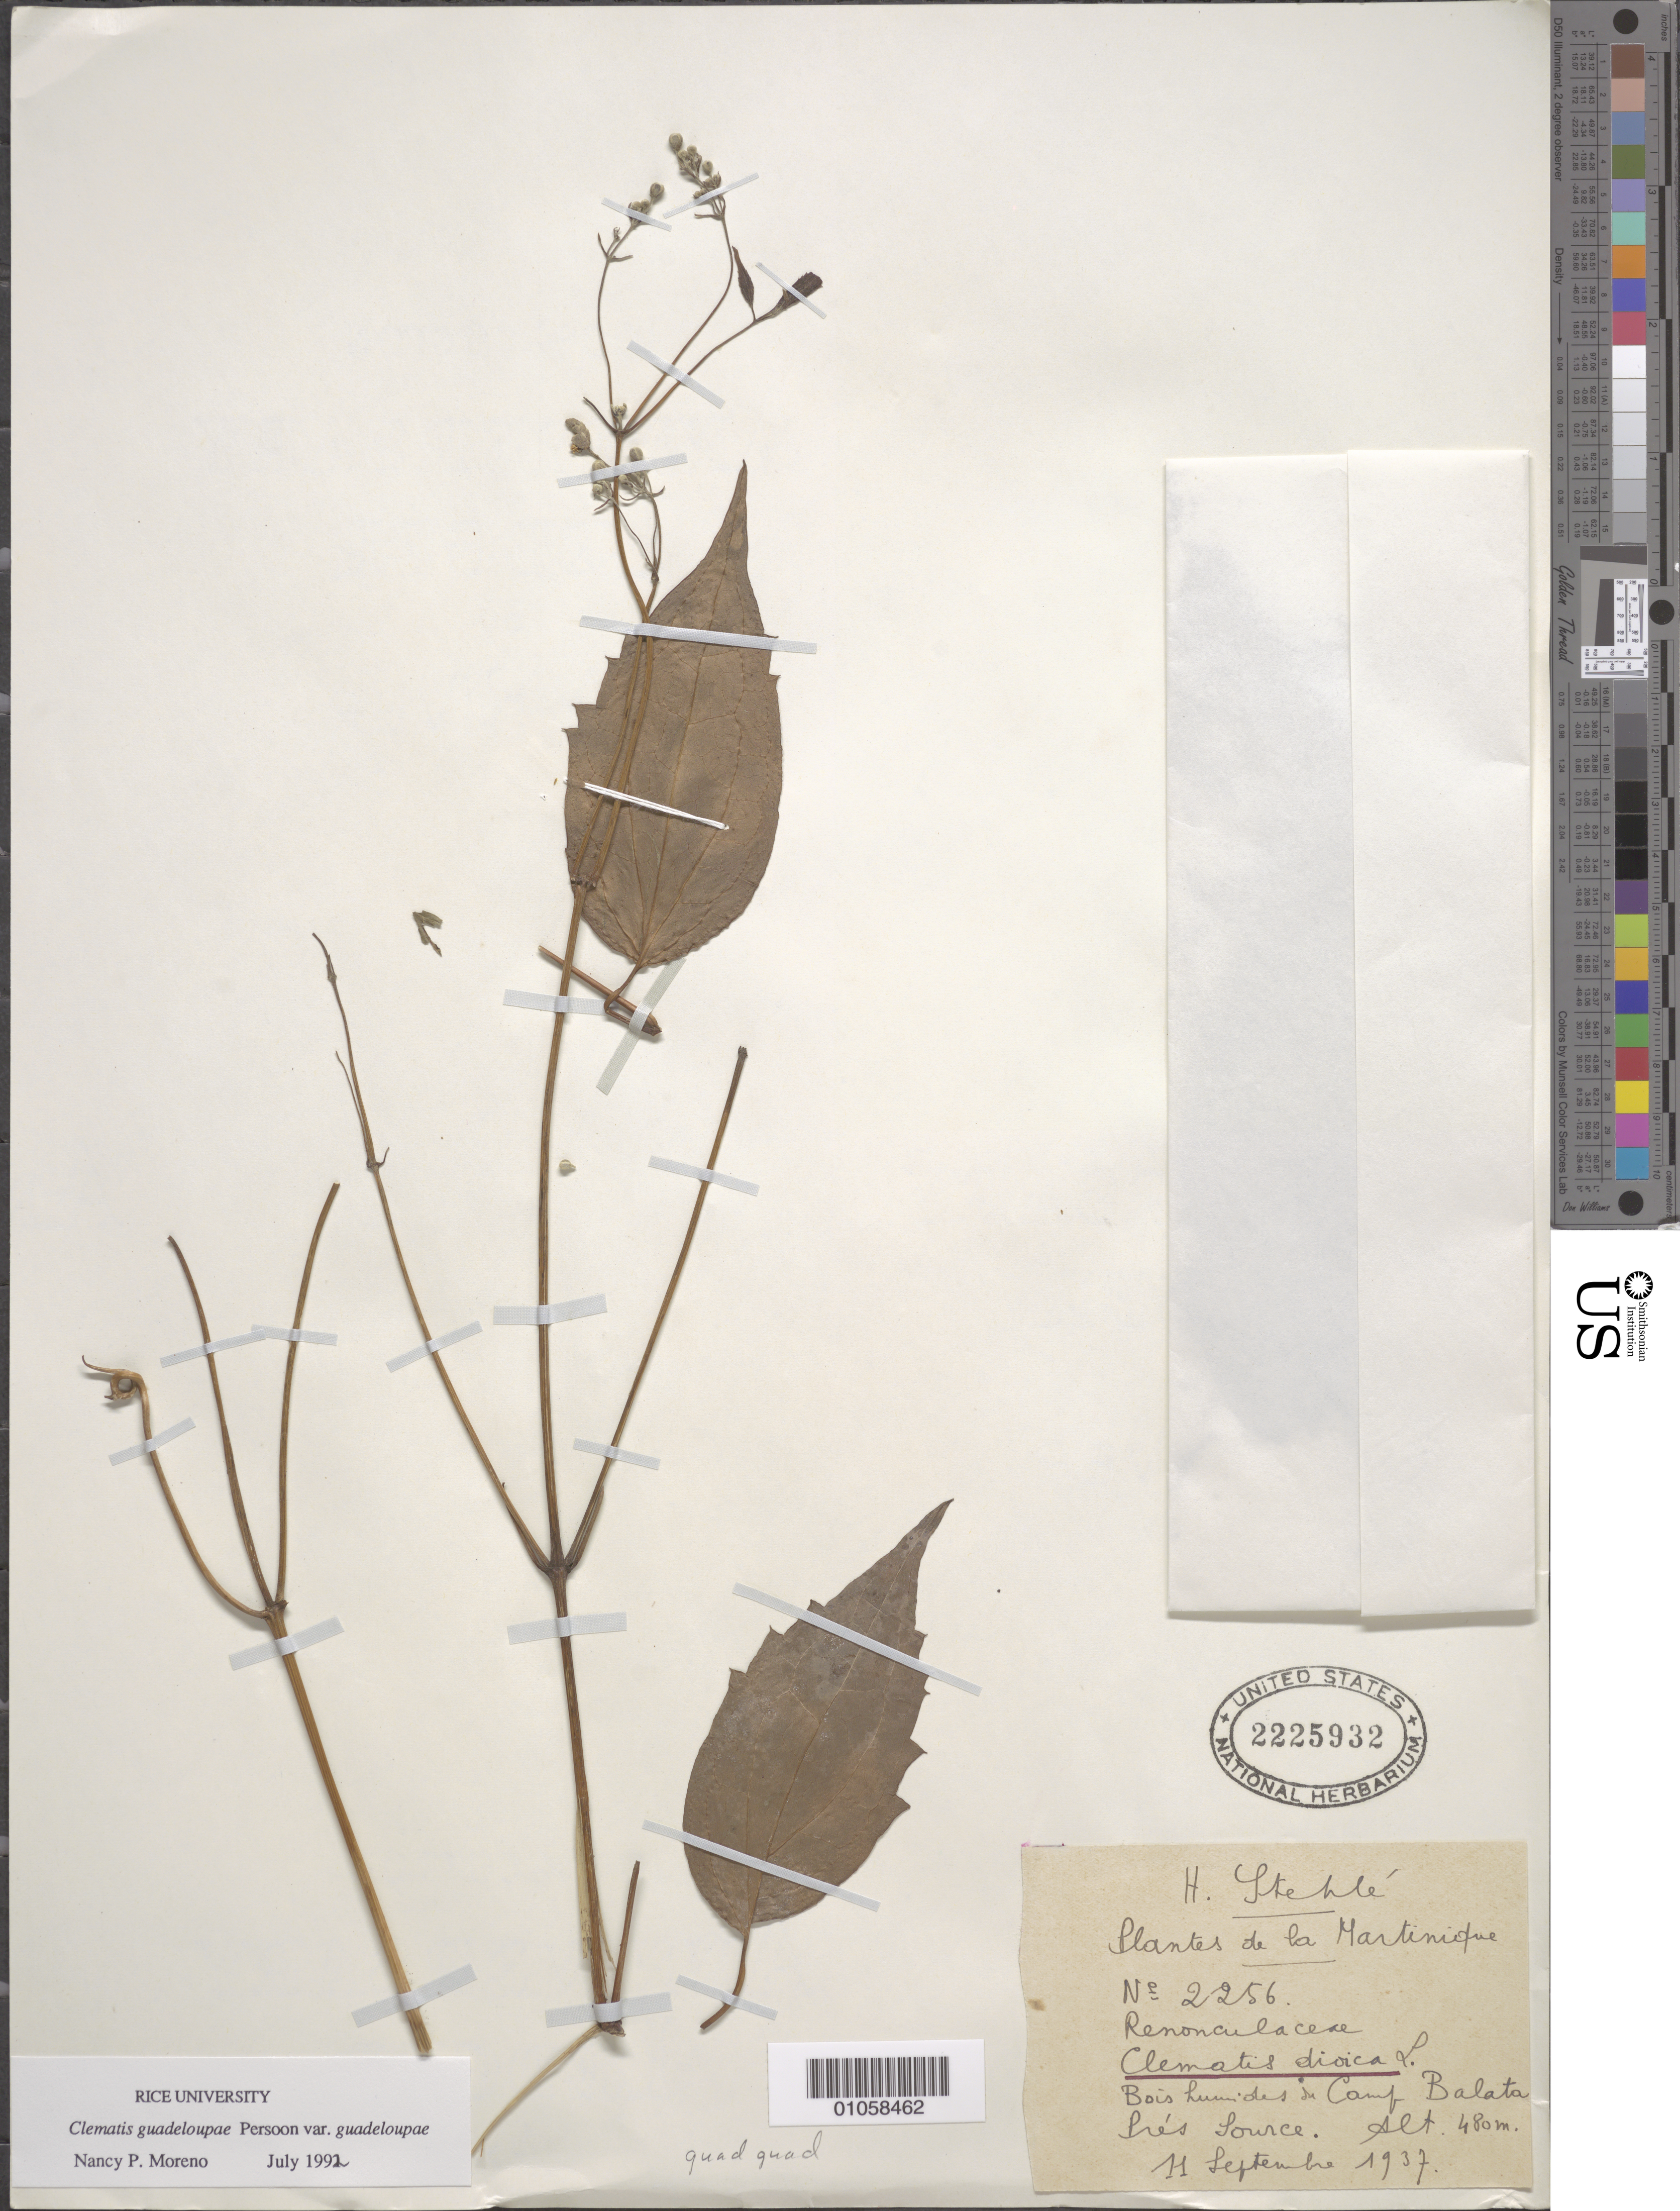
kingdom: Plantae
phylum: Tracheophyta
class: Magnoliopsida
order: Ranunculales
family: Ranunculaceae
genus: Clematis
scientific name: Clematis guadeloupae var. guadeloupae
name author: Pers.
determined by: Moreno, N. P.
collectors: H. Stehlé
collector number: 2256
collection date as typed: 11 Sep 1937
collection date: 1937-09-11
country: Martinique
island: Martinique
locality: Camp Balata, prés Source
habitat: Bois humides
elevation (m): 480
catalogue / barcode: US 2225932